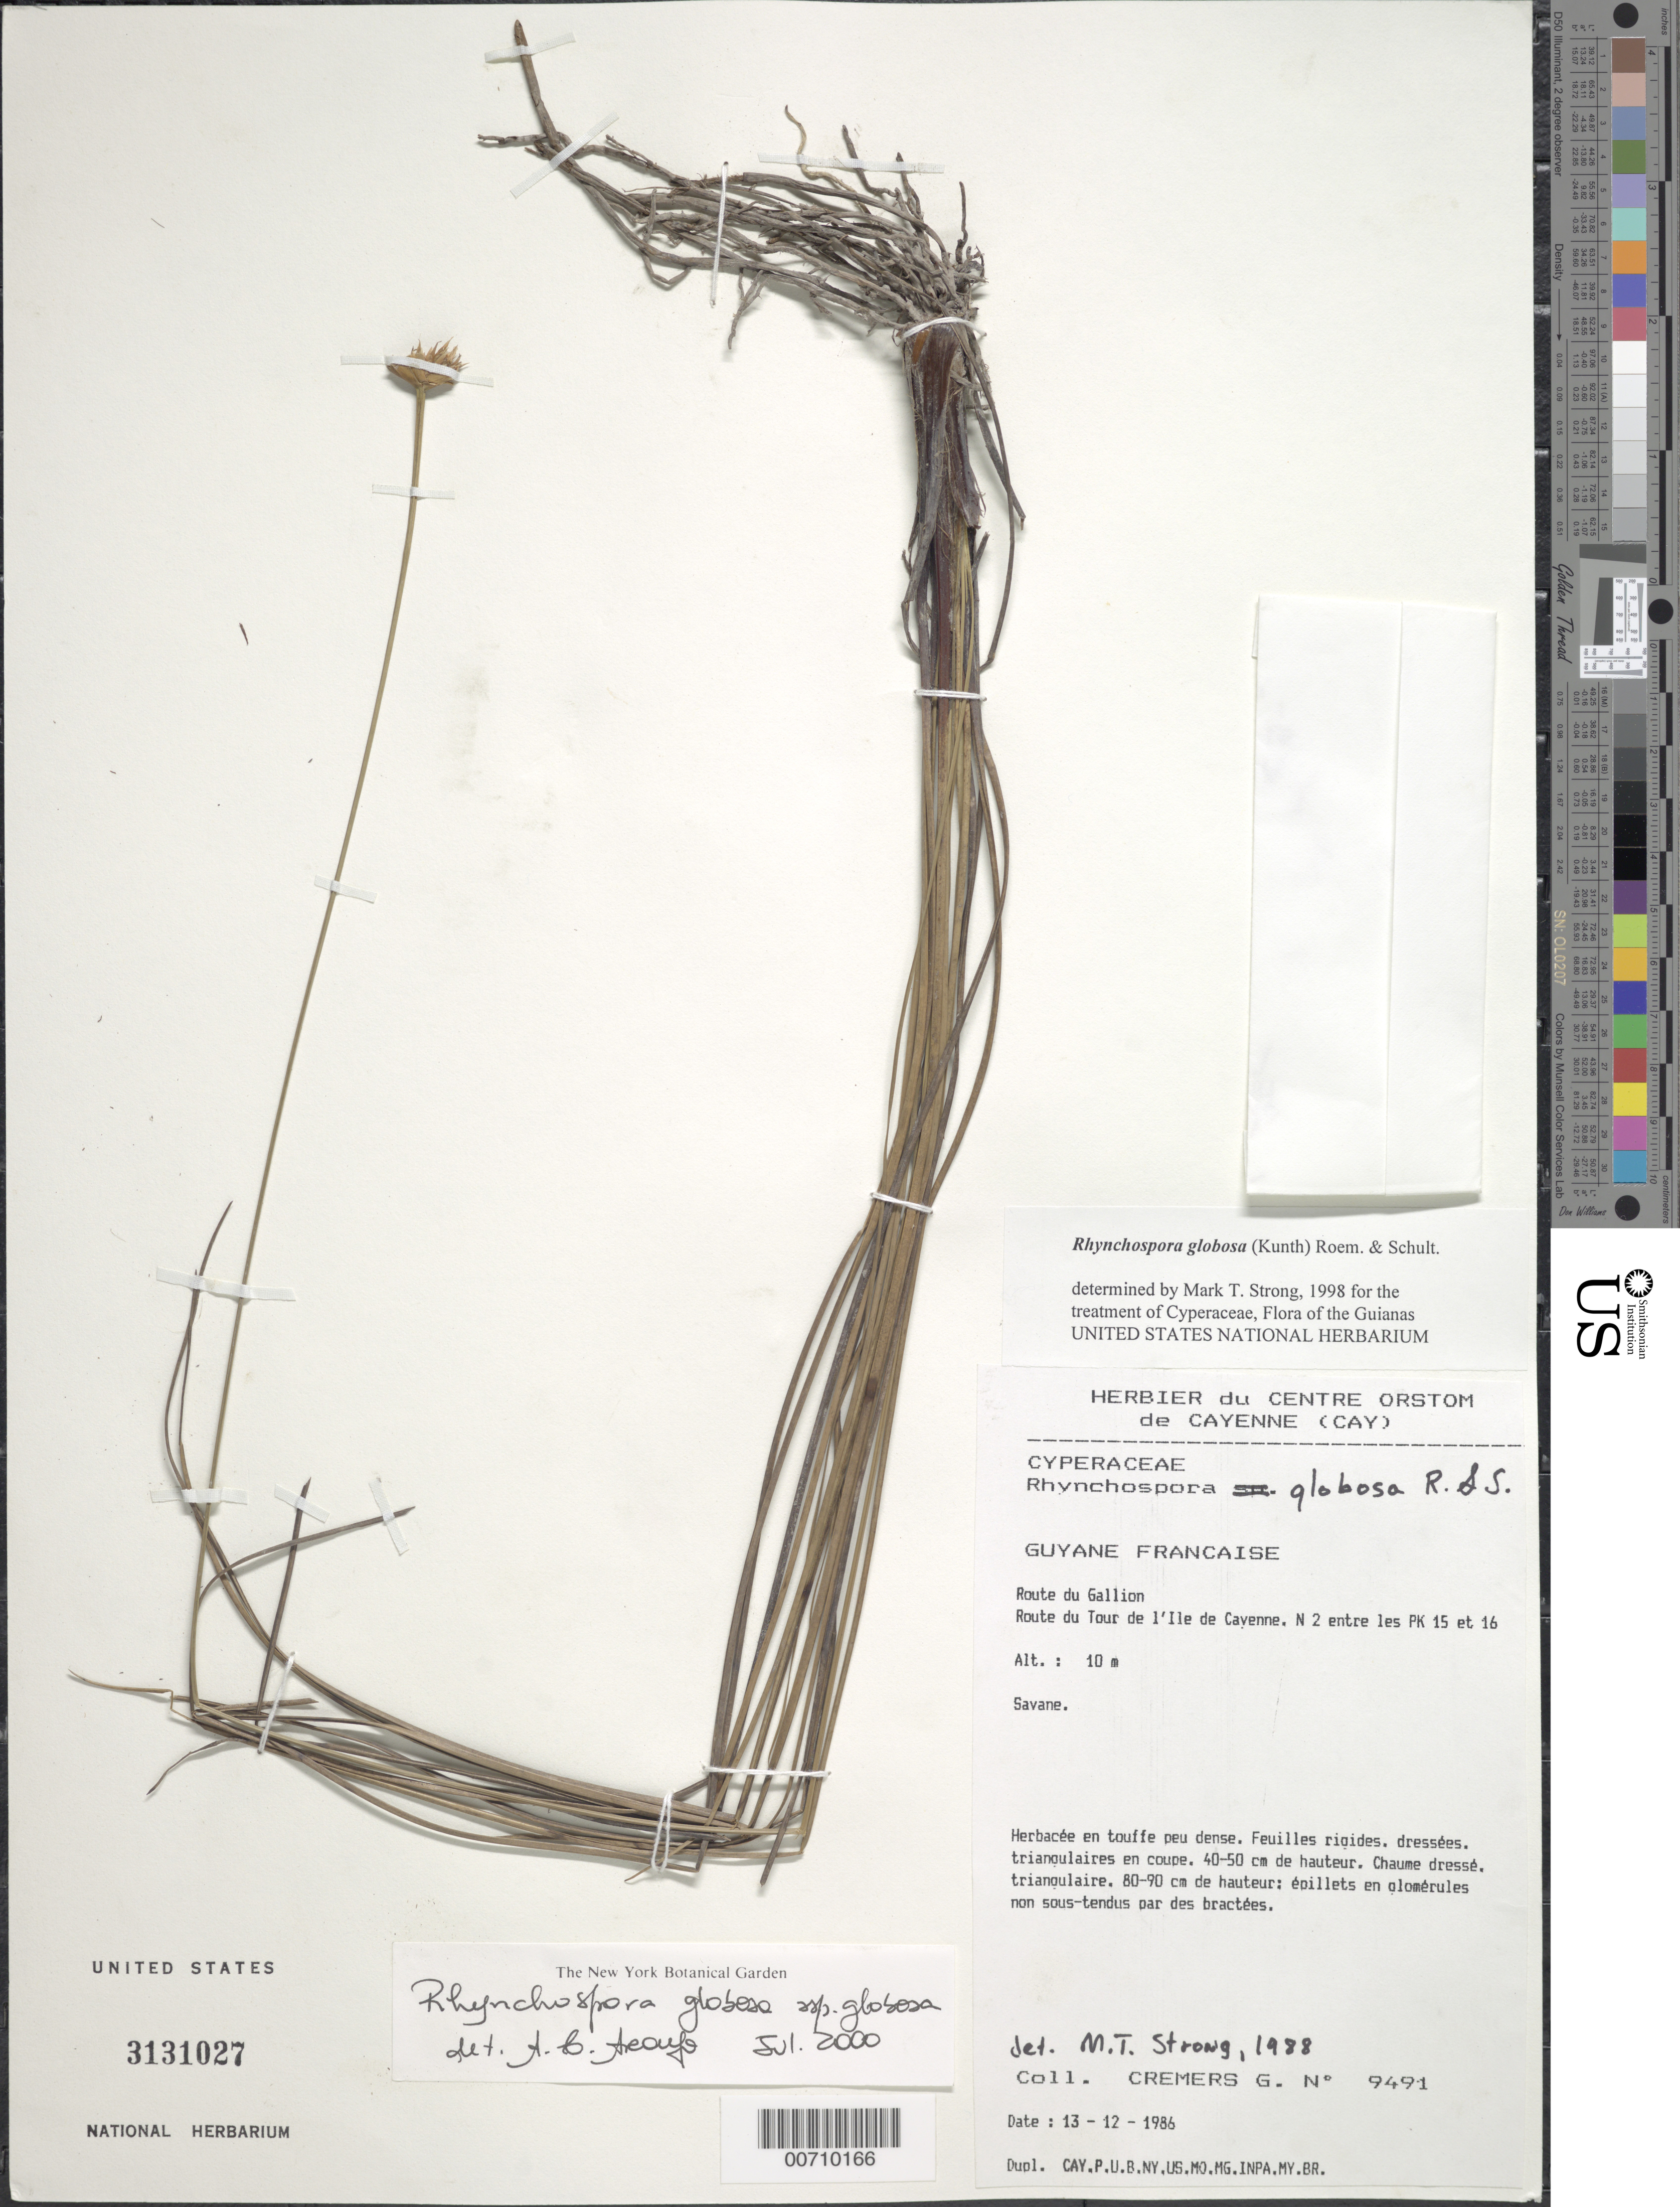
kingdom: Plantae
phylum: Tracheophyta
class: Liliopsida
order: Poales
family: Cyperaceae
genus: Rhynchospora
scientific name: Rhynchospora globosa subsp. globosa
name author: (Kunth) Roem. & Schult.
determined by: Aroufe, A. B.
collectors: G. Cremers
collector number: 9491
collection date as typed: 13-Dec-86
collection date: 1986-12-13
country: French Guiana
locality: Ile de Cayenne, N2 betw. PK 15-16, route du Gallion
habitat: Savanna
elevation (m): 10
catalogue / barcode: US 3131027